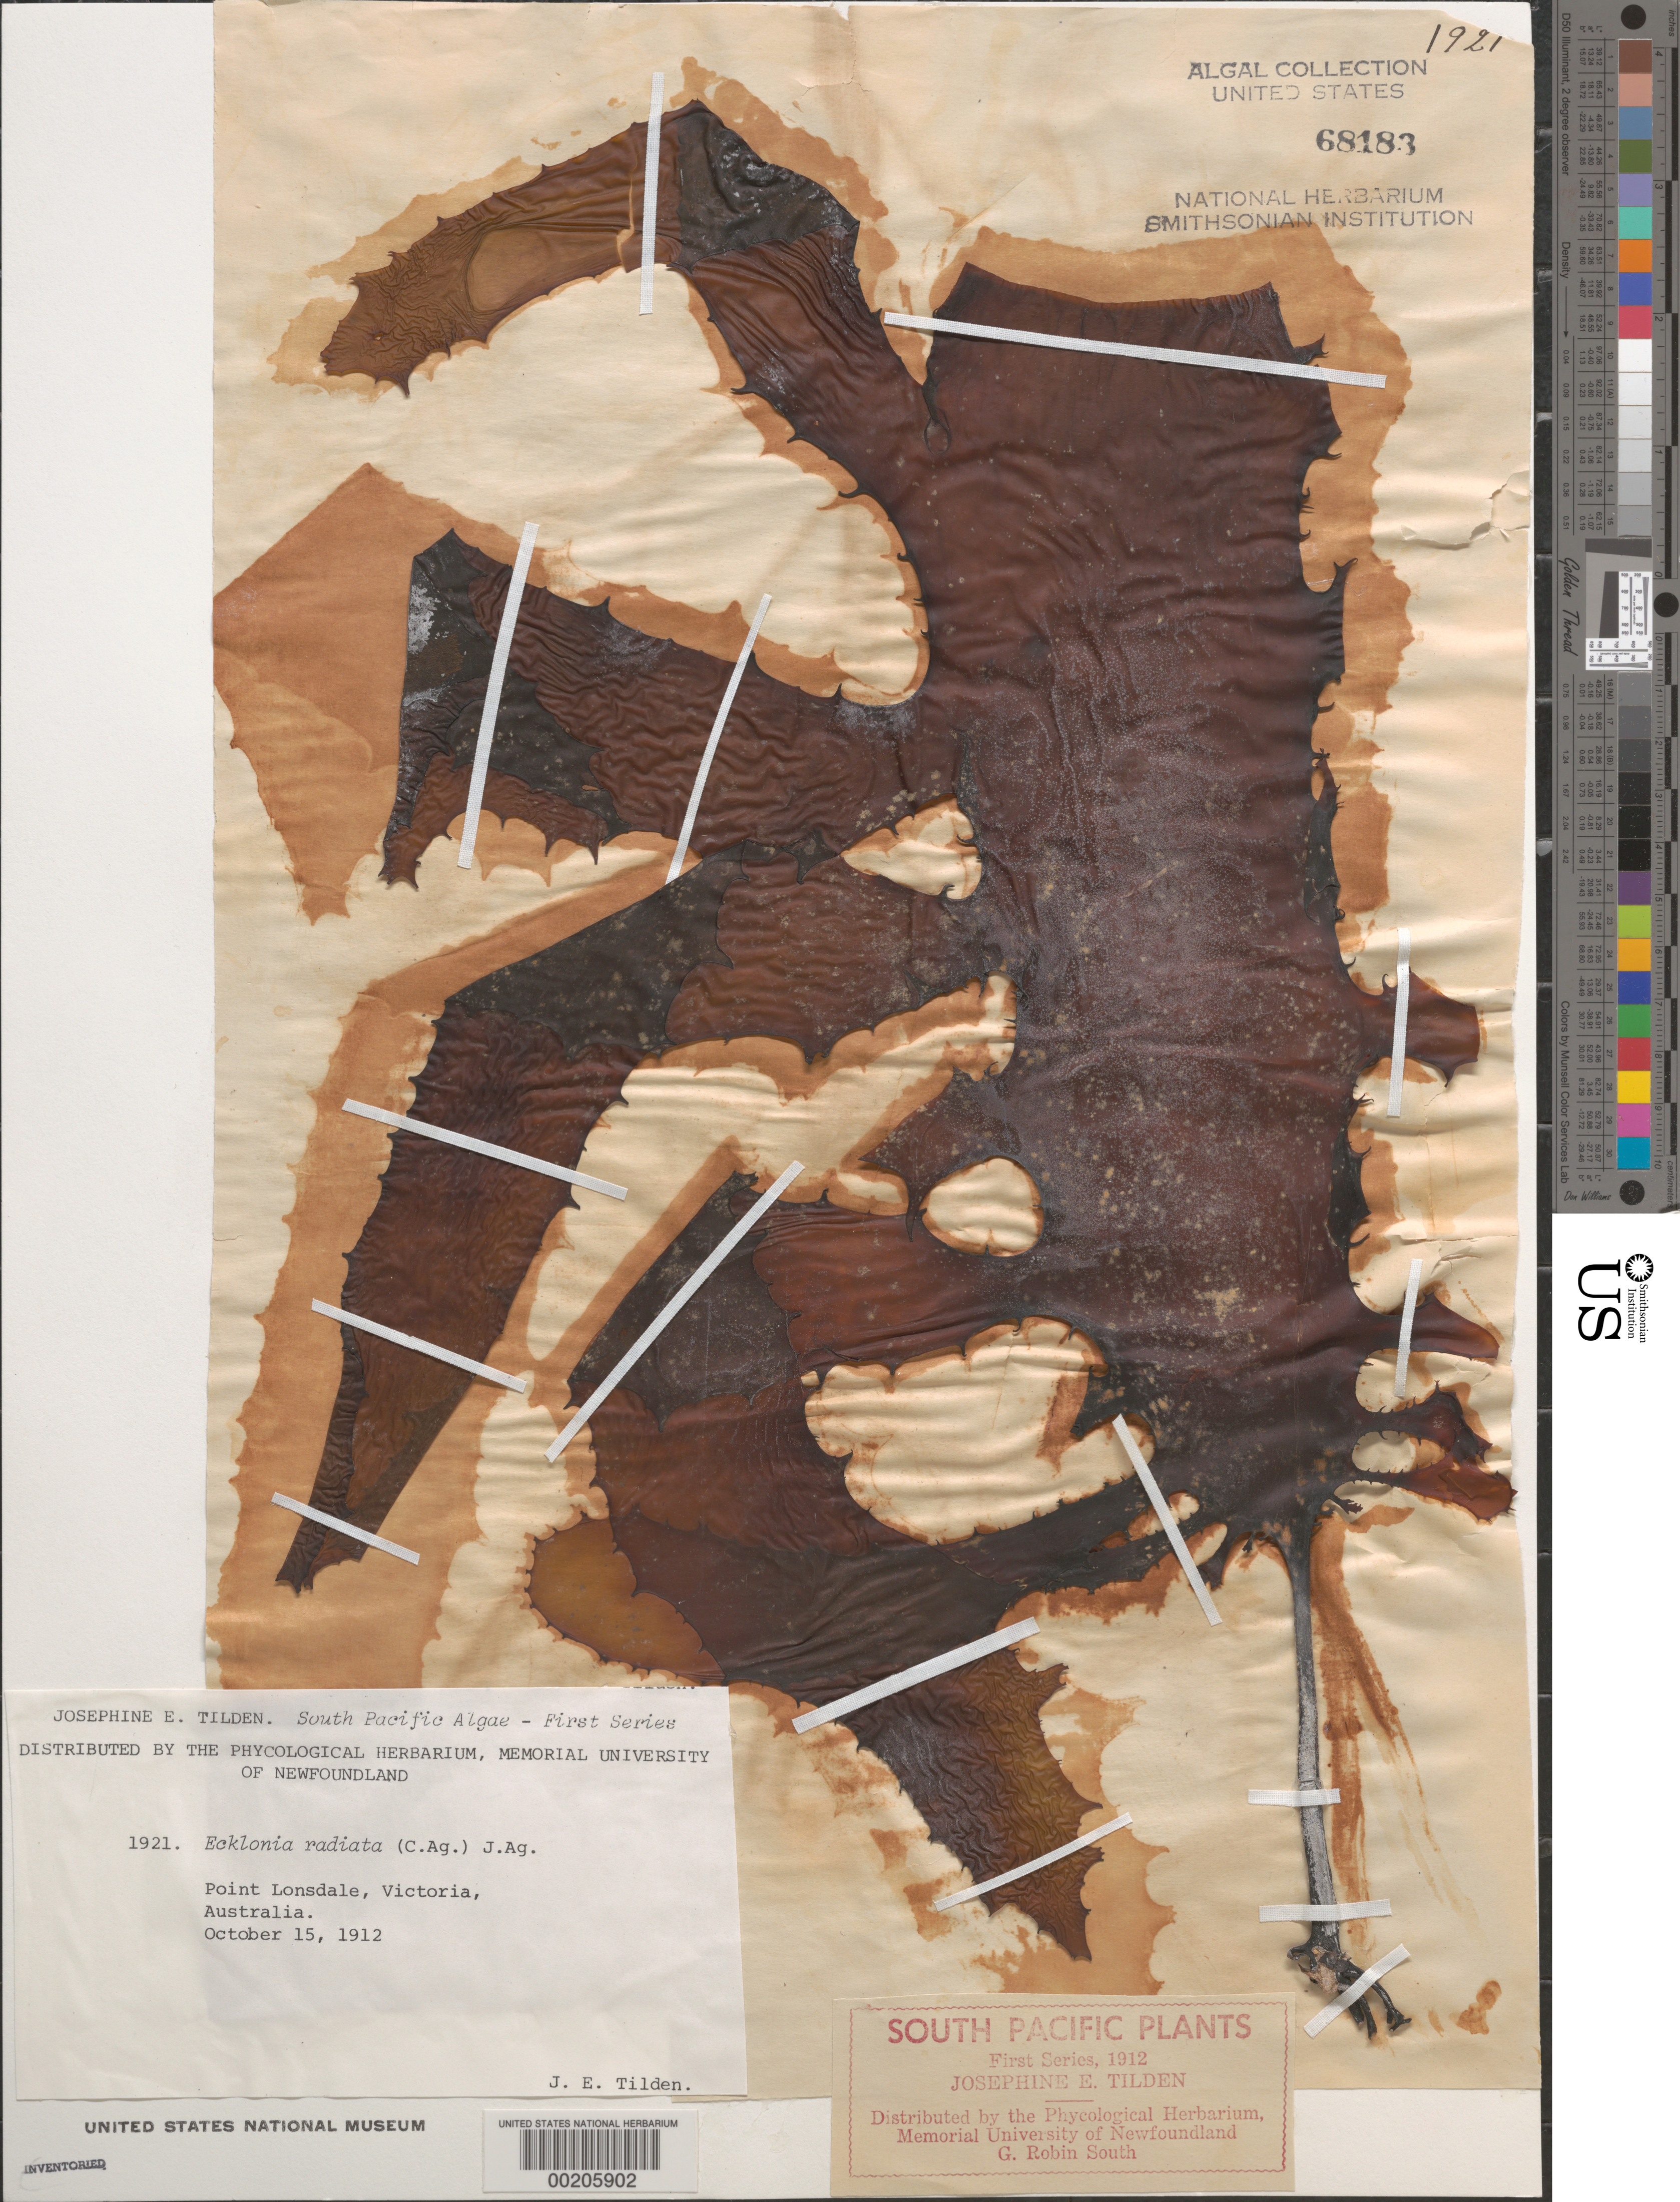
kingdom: Chromista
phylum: Ochrophyta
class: Phaeophyceae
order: Laminariales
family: Lessoniaceae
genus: Ecklonia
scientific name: Ecklonia radiata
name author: (C. Agardh) J. Agardh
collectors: J. E. Tilden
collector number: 1921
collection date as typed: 15 Oct 1912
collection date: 1912-10-15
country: Australia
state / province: Victoria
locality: Point lonsdale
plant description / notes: Tilden, South Pacific Plants, First Series, 1912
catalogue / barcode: US 68183